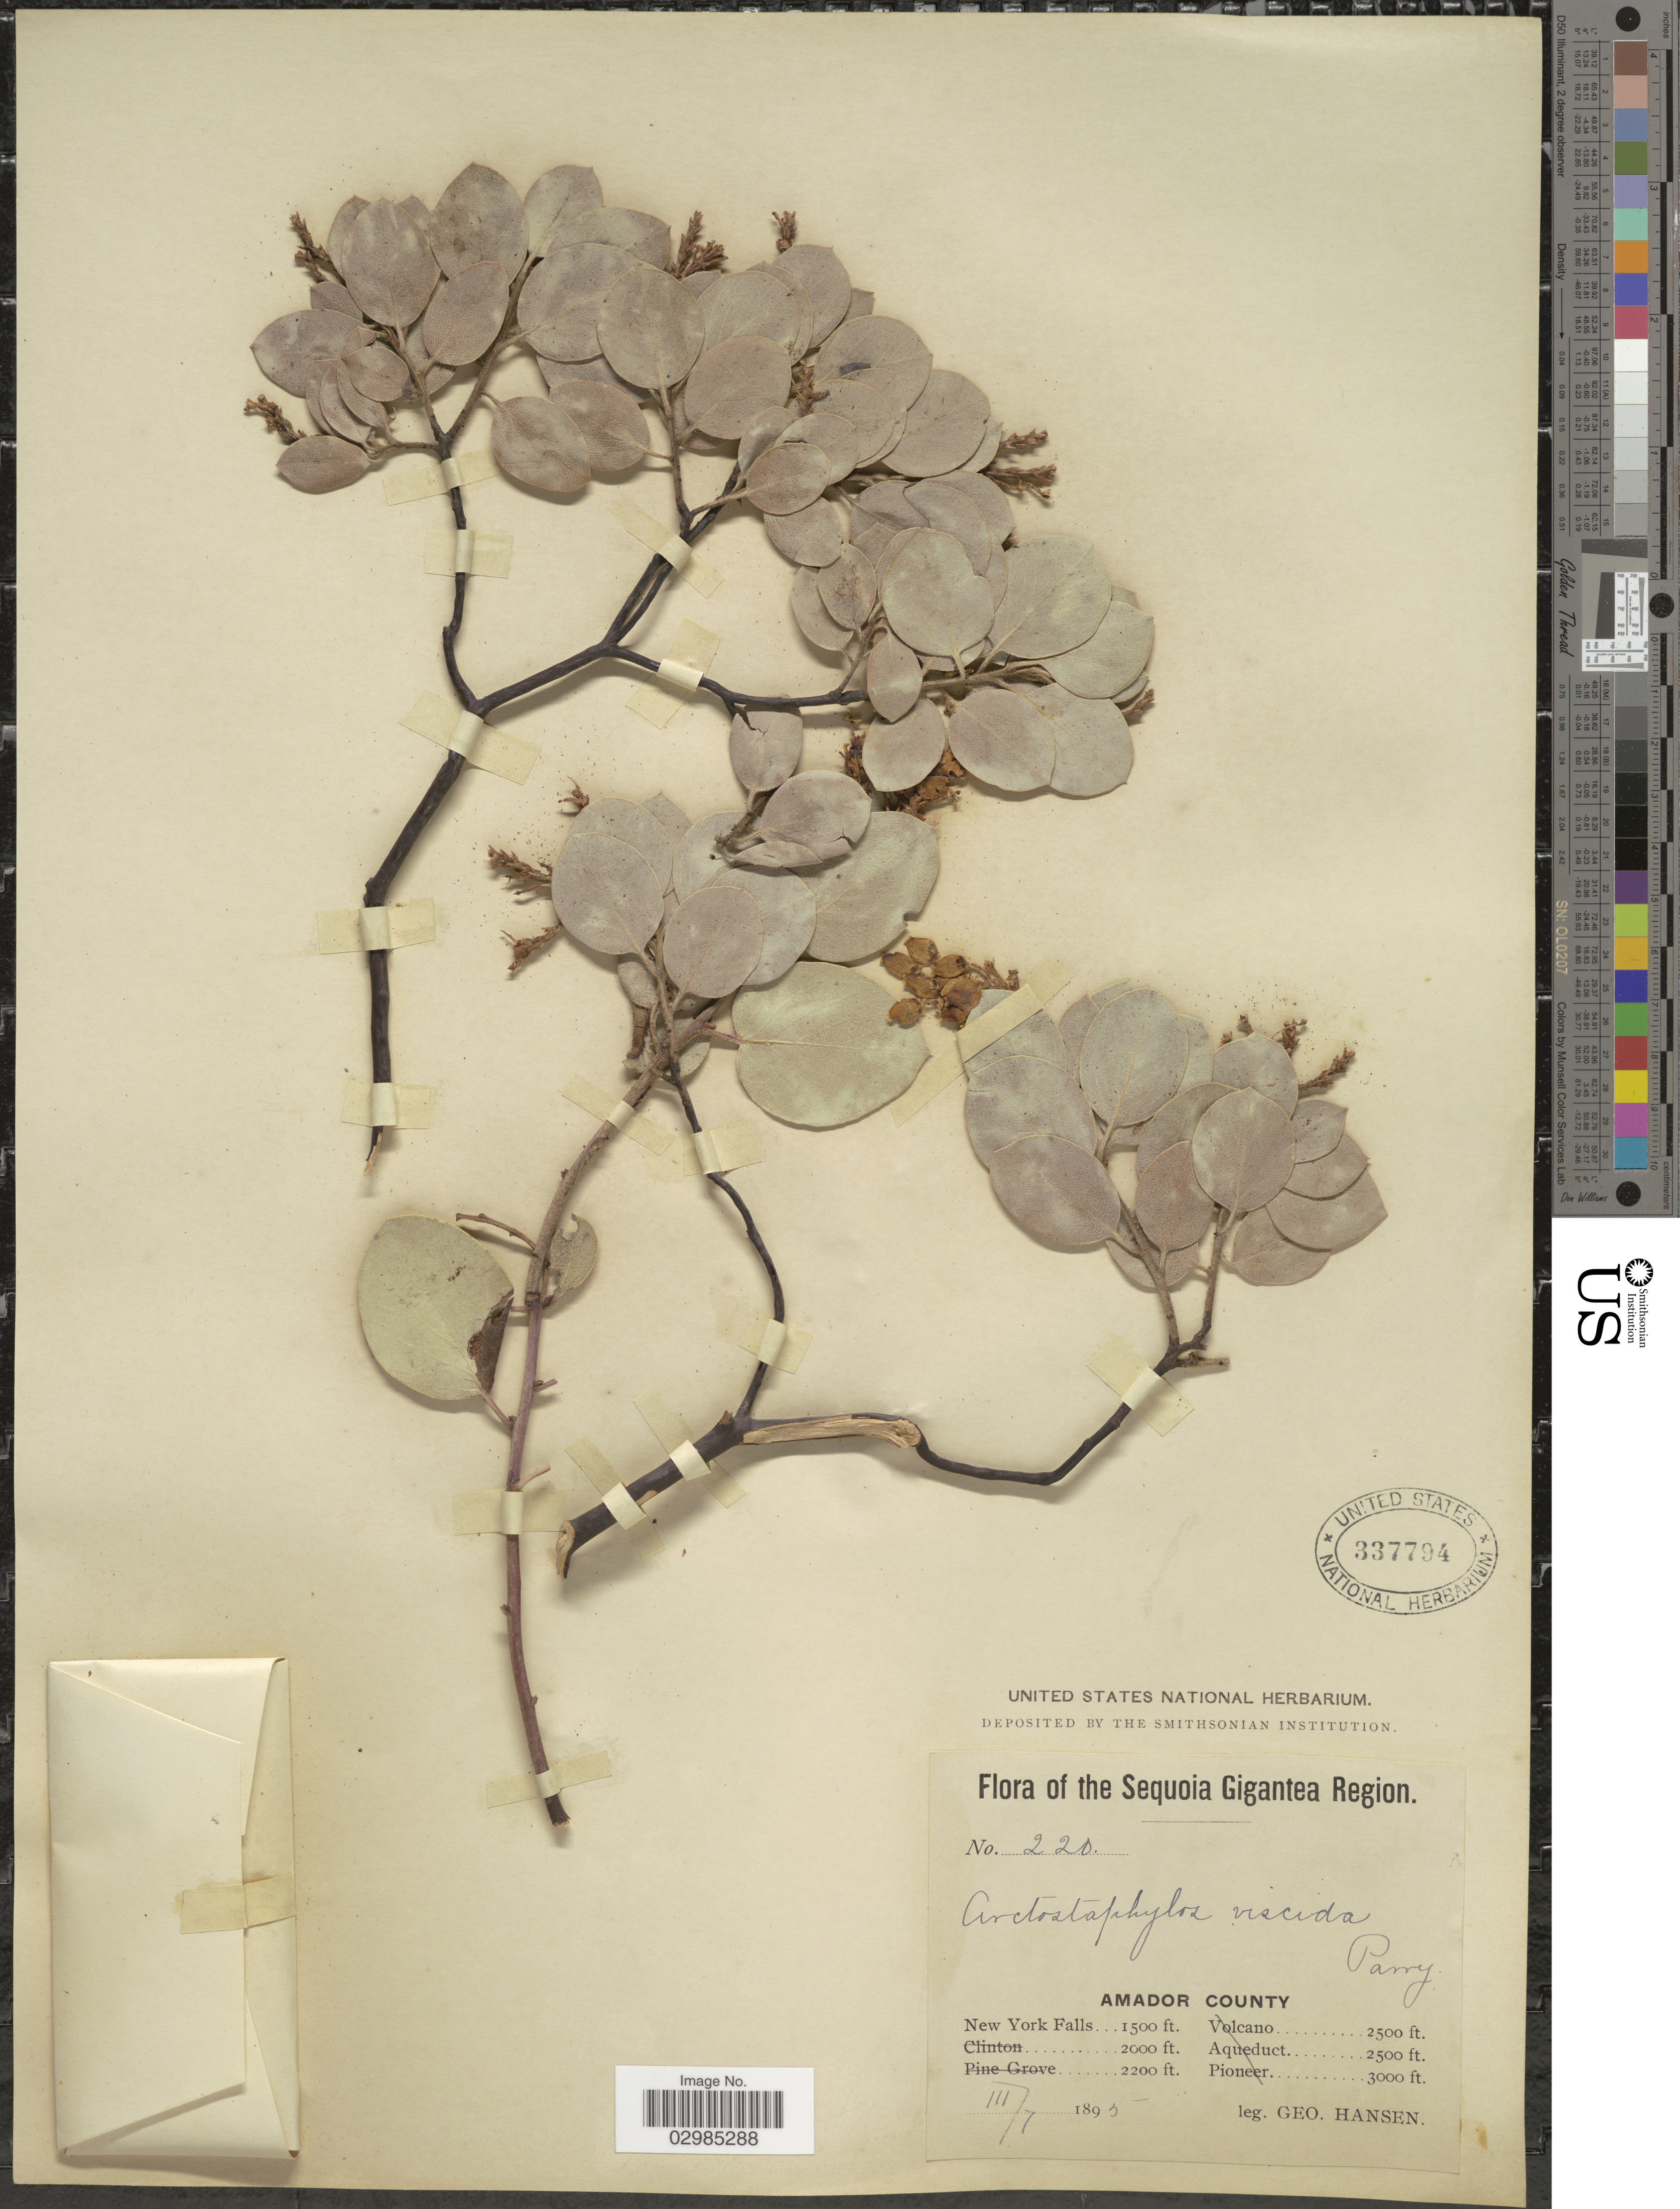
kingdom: Plantae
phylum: Tracheophyta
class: Magnoliopsida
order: Ericales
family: Ericaceae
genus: Arctostaphylos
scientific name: Arctostaphylos viscida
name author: Parry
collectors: G. Hansen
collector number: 220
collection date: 1895-03-07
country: United States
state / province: California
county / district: Amador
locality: Sequoia Gigantea Region. Amador County. New York Falls.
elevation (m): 457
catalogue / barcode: US 337794